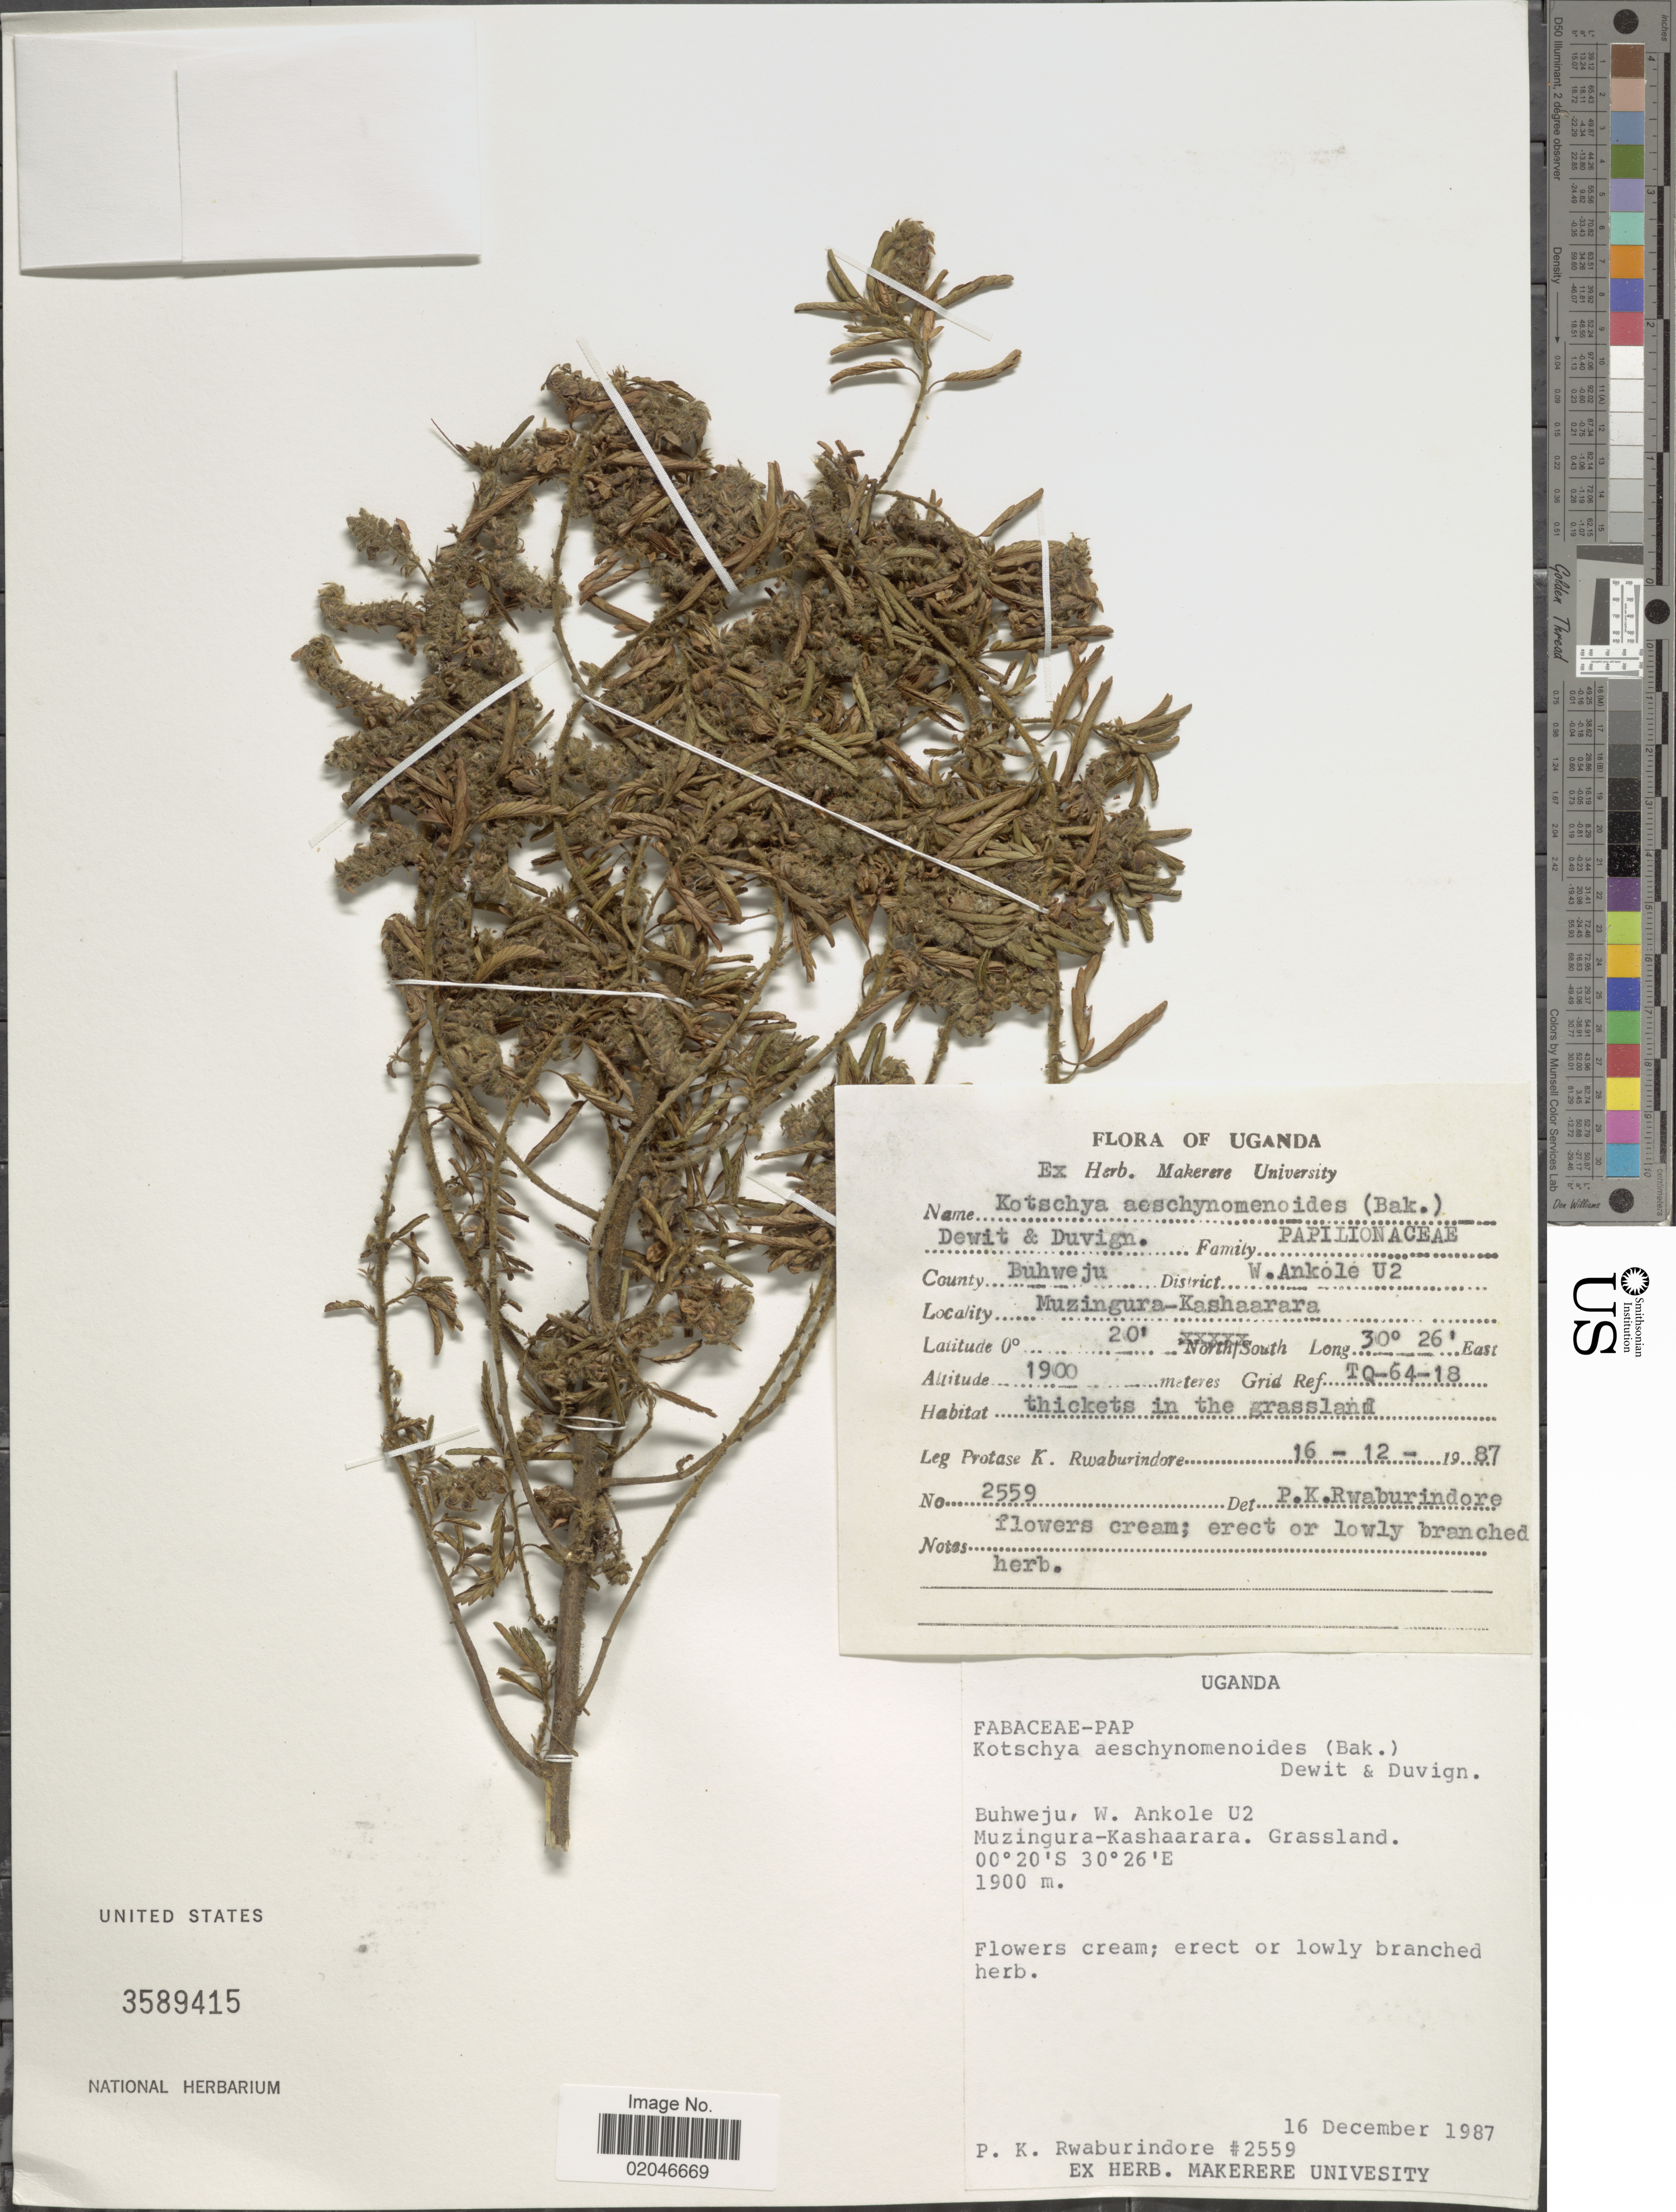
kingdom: Plantae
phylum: Tracheophyta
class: Magnoliopsida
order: Fabales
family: Fabaceae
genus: Kotschya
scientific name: Kotschya aeschnomenoides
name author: (Baker) Dewit & P.A. Duvign.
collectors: P. Rwaburindore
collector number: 2559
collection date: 1987-12-16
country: Uganda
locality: County Buhweju, District W. Ankole U2, Muzingura-Kashaarara, thickets in the grassland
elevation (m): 1900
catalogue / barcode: US 3589415